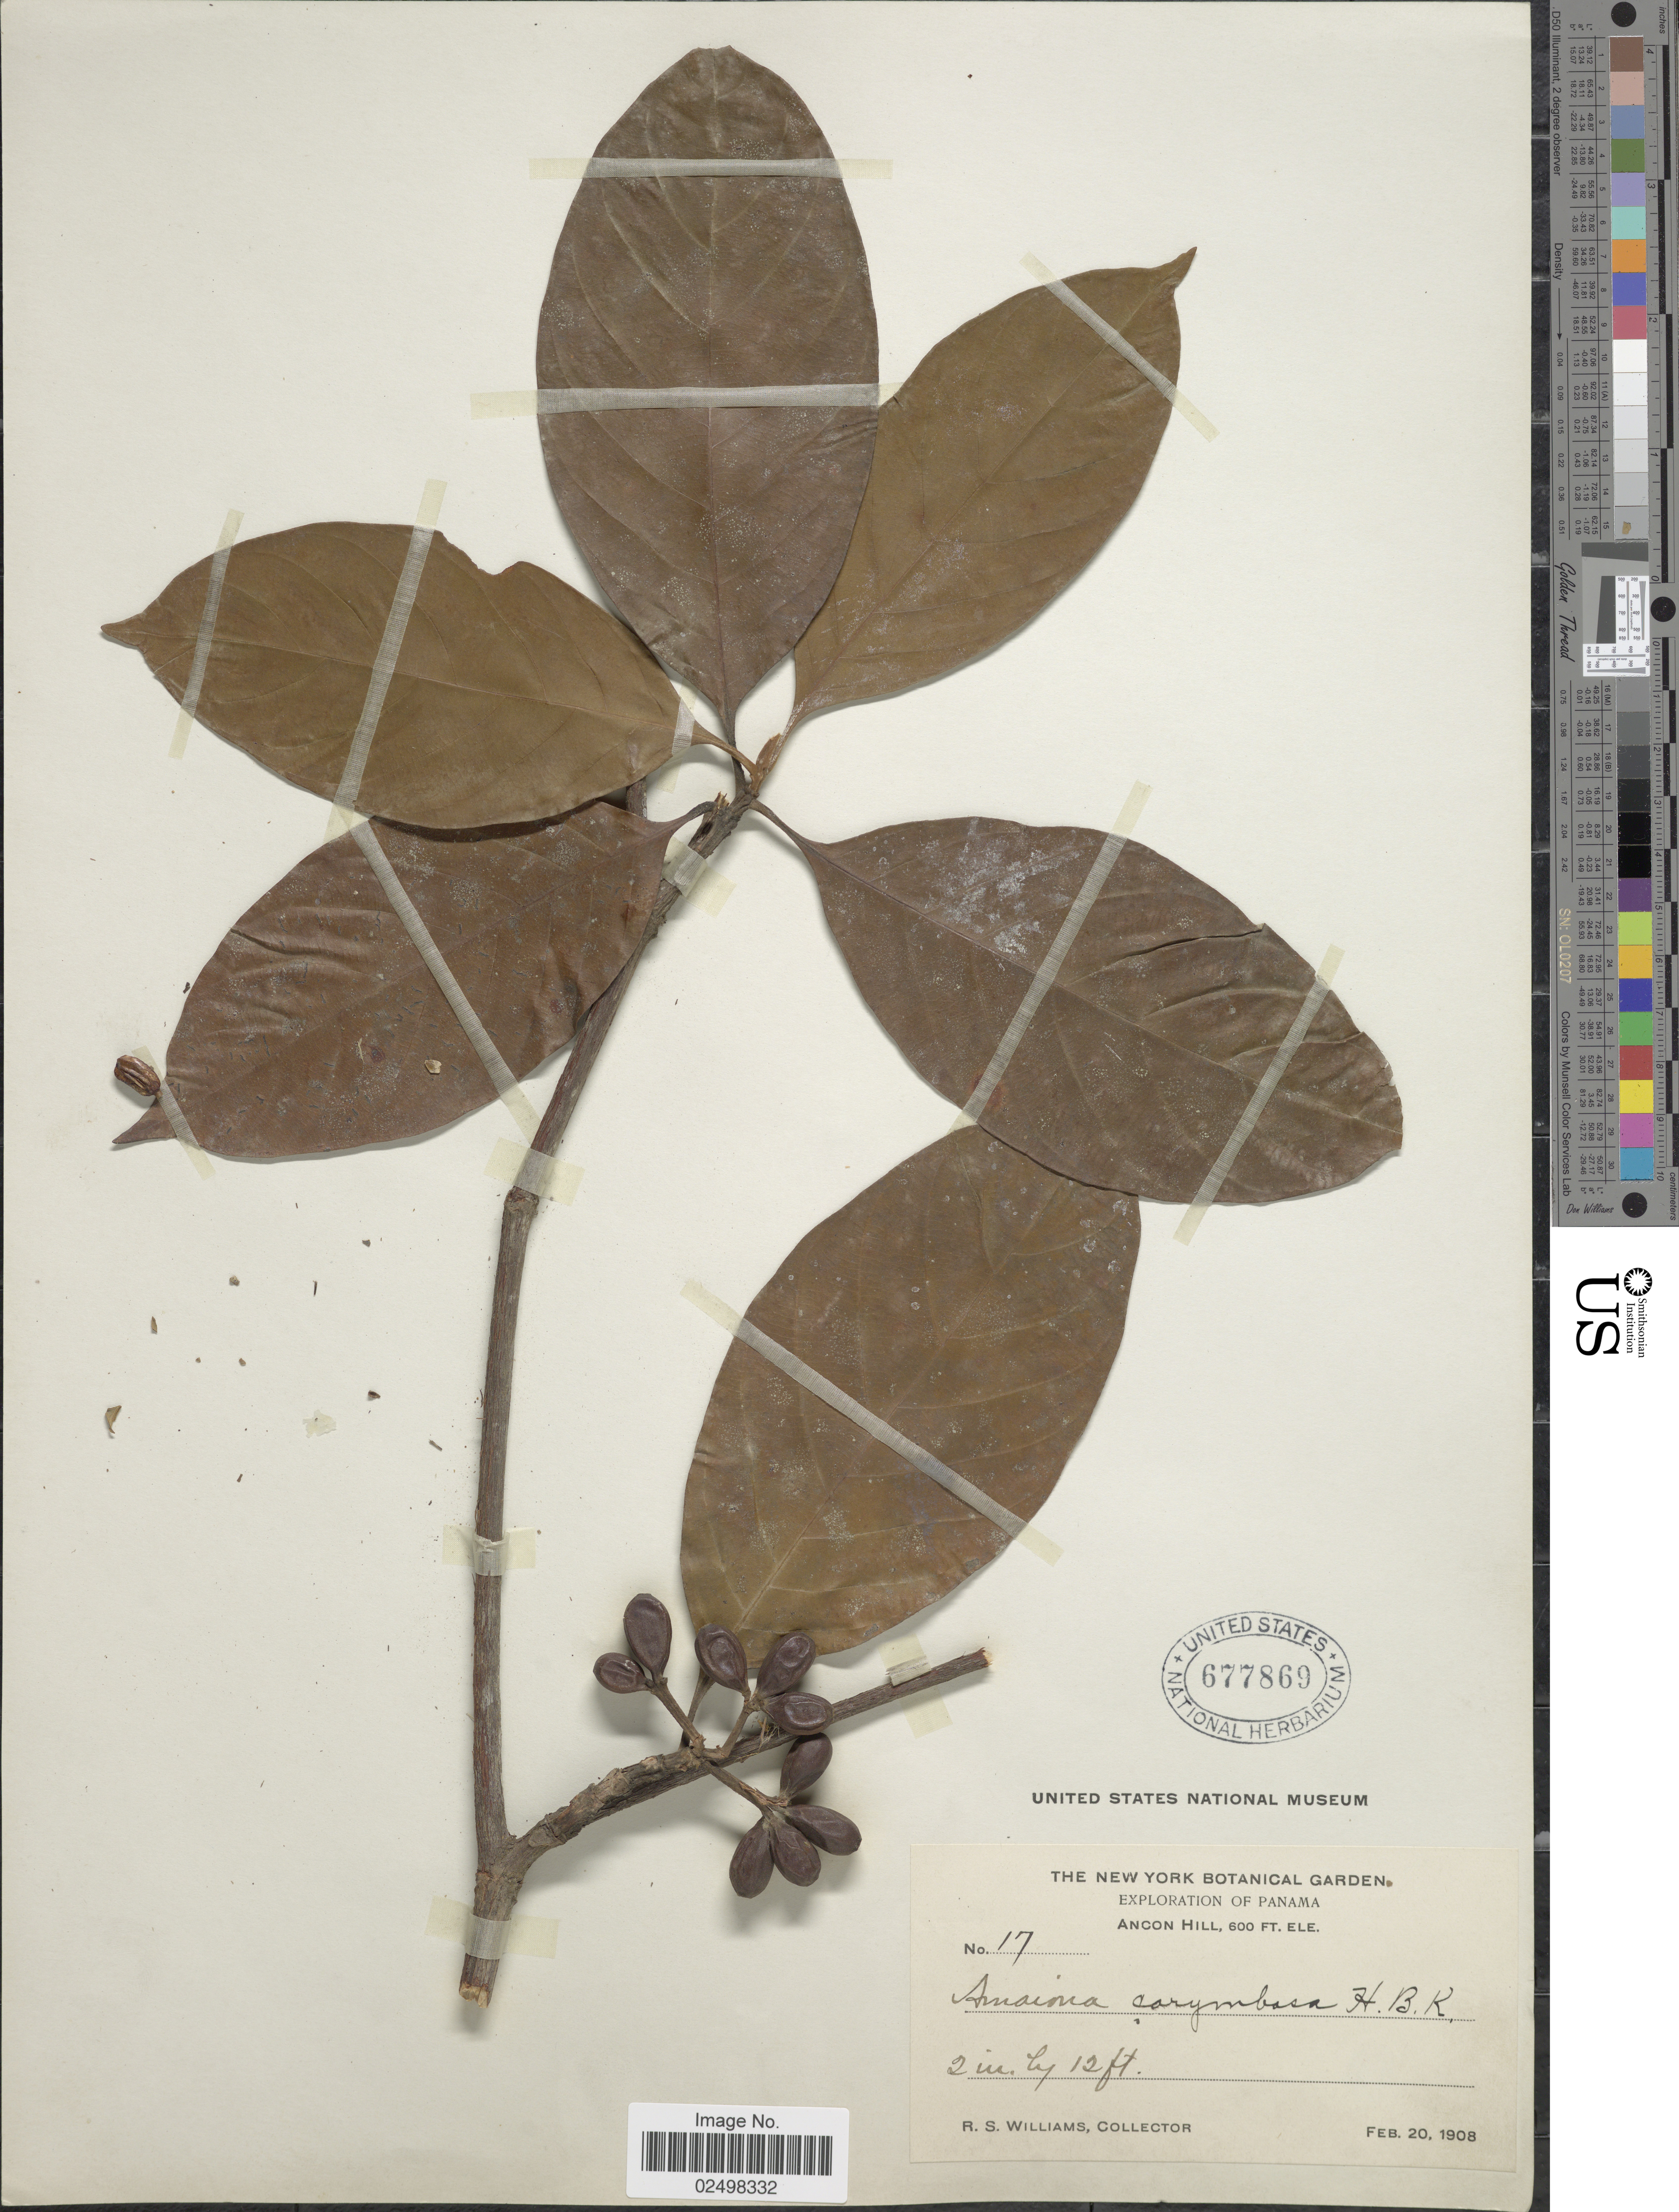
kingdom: Plantae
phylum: Tracheophyta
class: Magnoliopsida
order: Gentianales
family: Rubiaceae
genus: Amaioua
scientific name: Amaioua corymbosa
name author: Kunth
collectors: R. S. Williams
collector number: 17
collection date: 1908-02-20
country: Panama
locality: Ancon Hill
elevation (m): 183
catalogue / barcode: US 677869